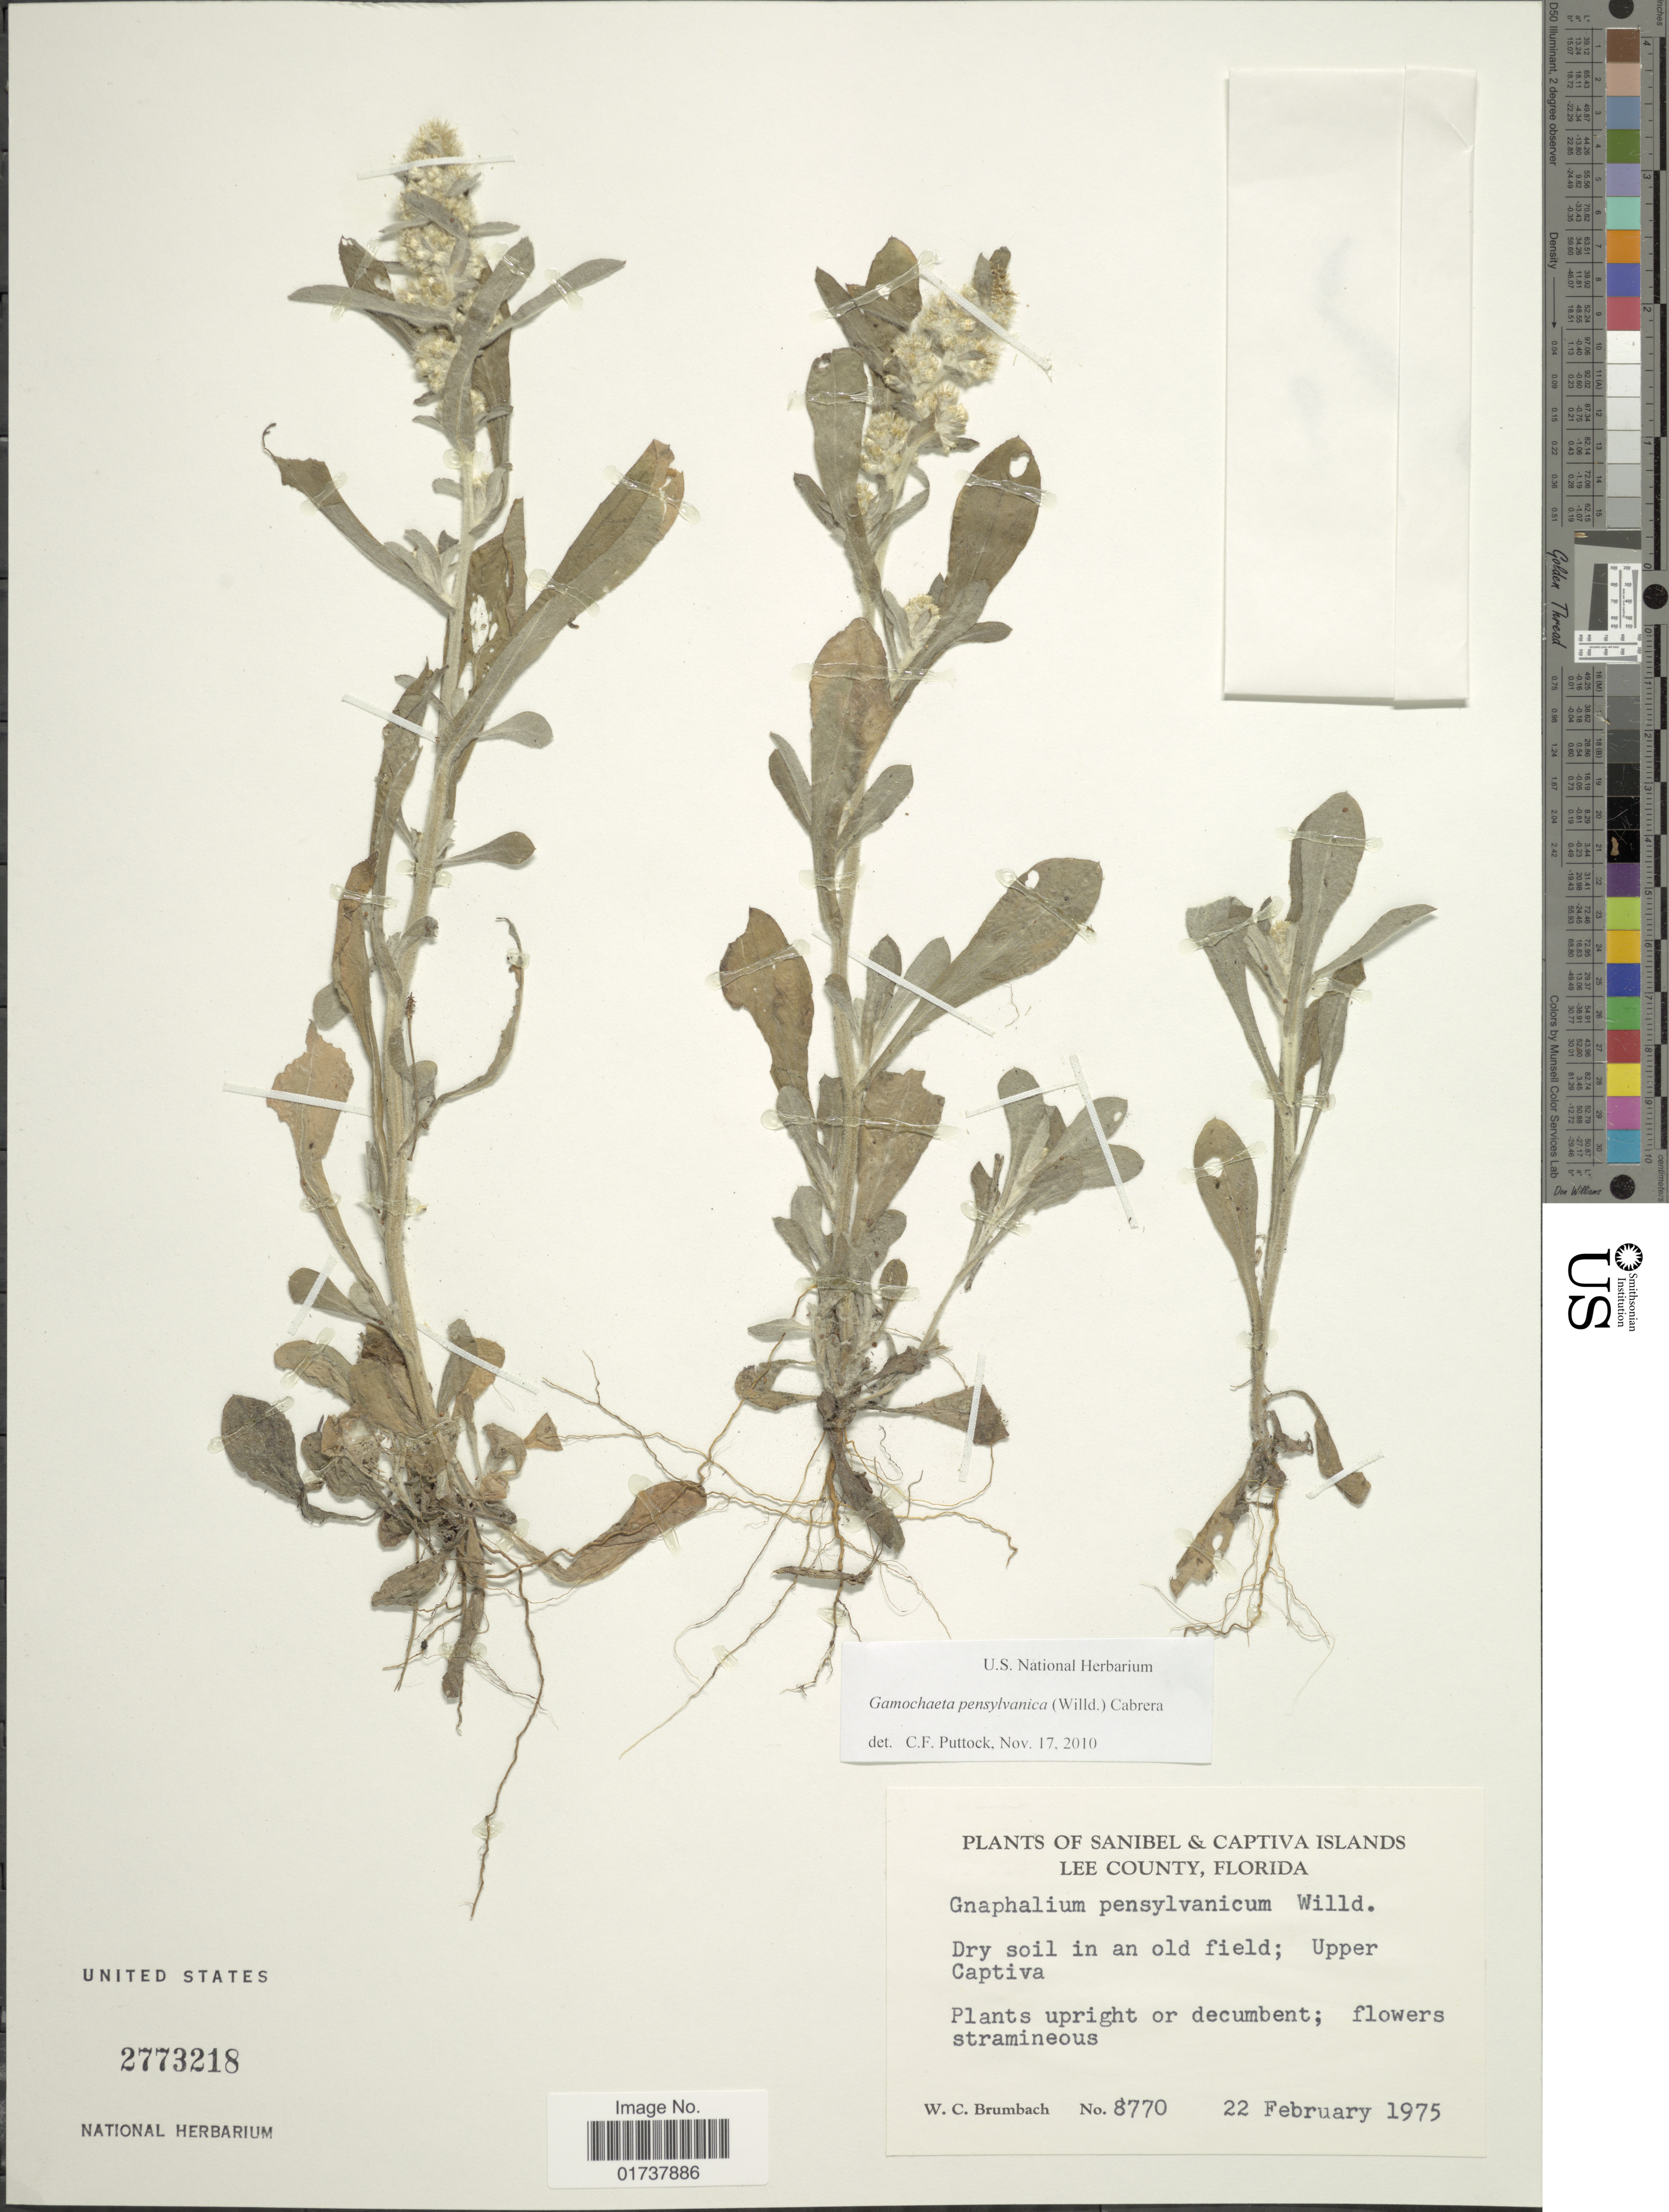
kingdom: Plantae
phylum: Tracheophyta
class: Magnoliopsida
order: Asterales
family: Asteraceae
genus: Gamochaeta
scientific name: Gamochaeta pensylvanica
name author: (Willd.) Cabrera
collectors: W. C. Brumbach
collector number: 8770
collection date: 1975-02-22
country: United States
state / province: Florida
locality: Sanibel & Captiva Islands, Lee County, Upper Captiva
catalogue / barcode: US 2773218